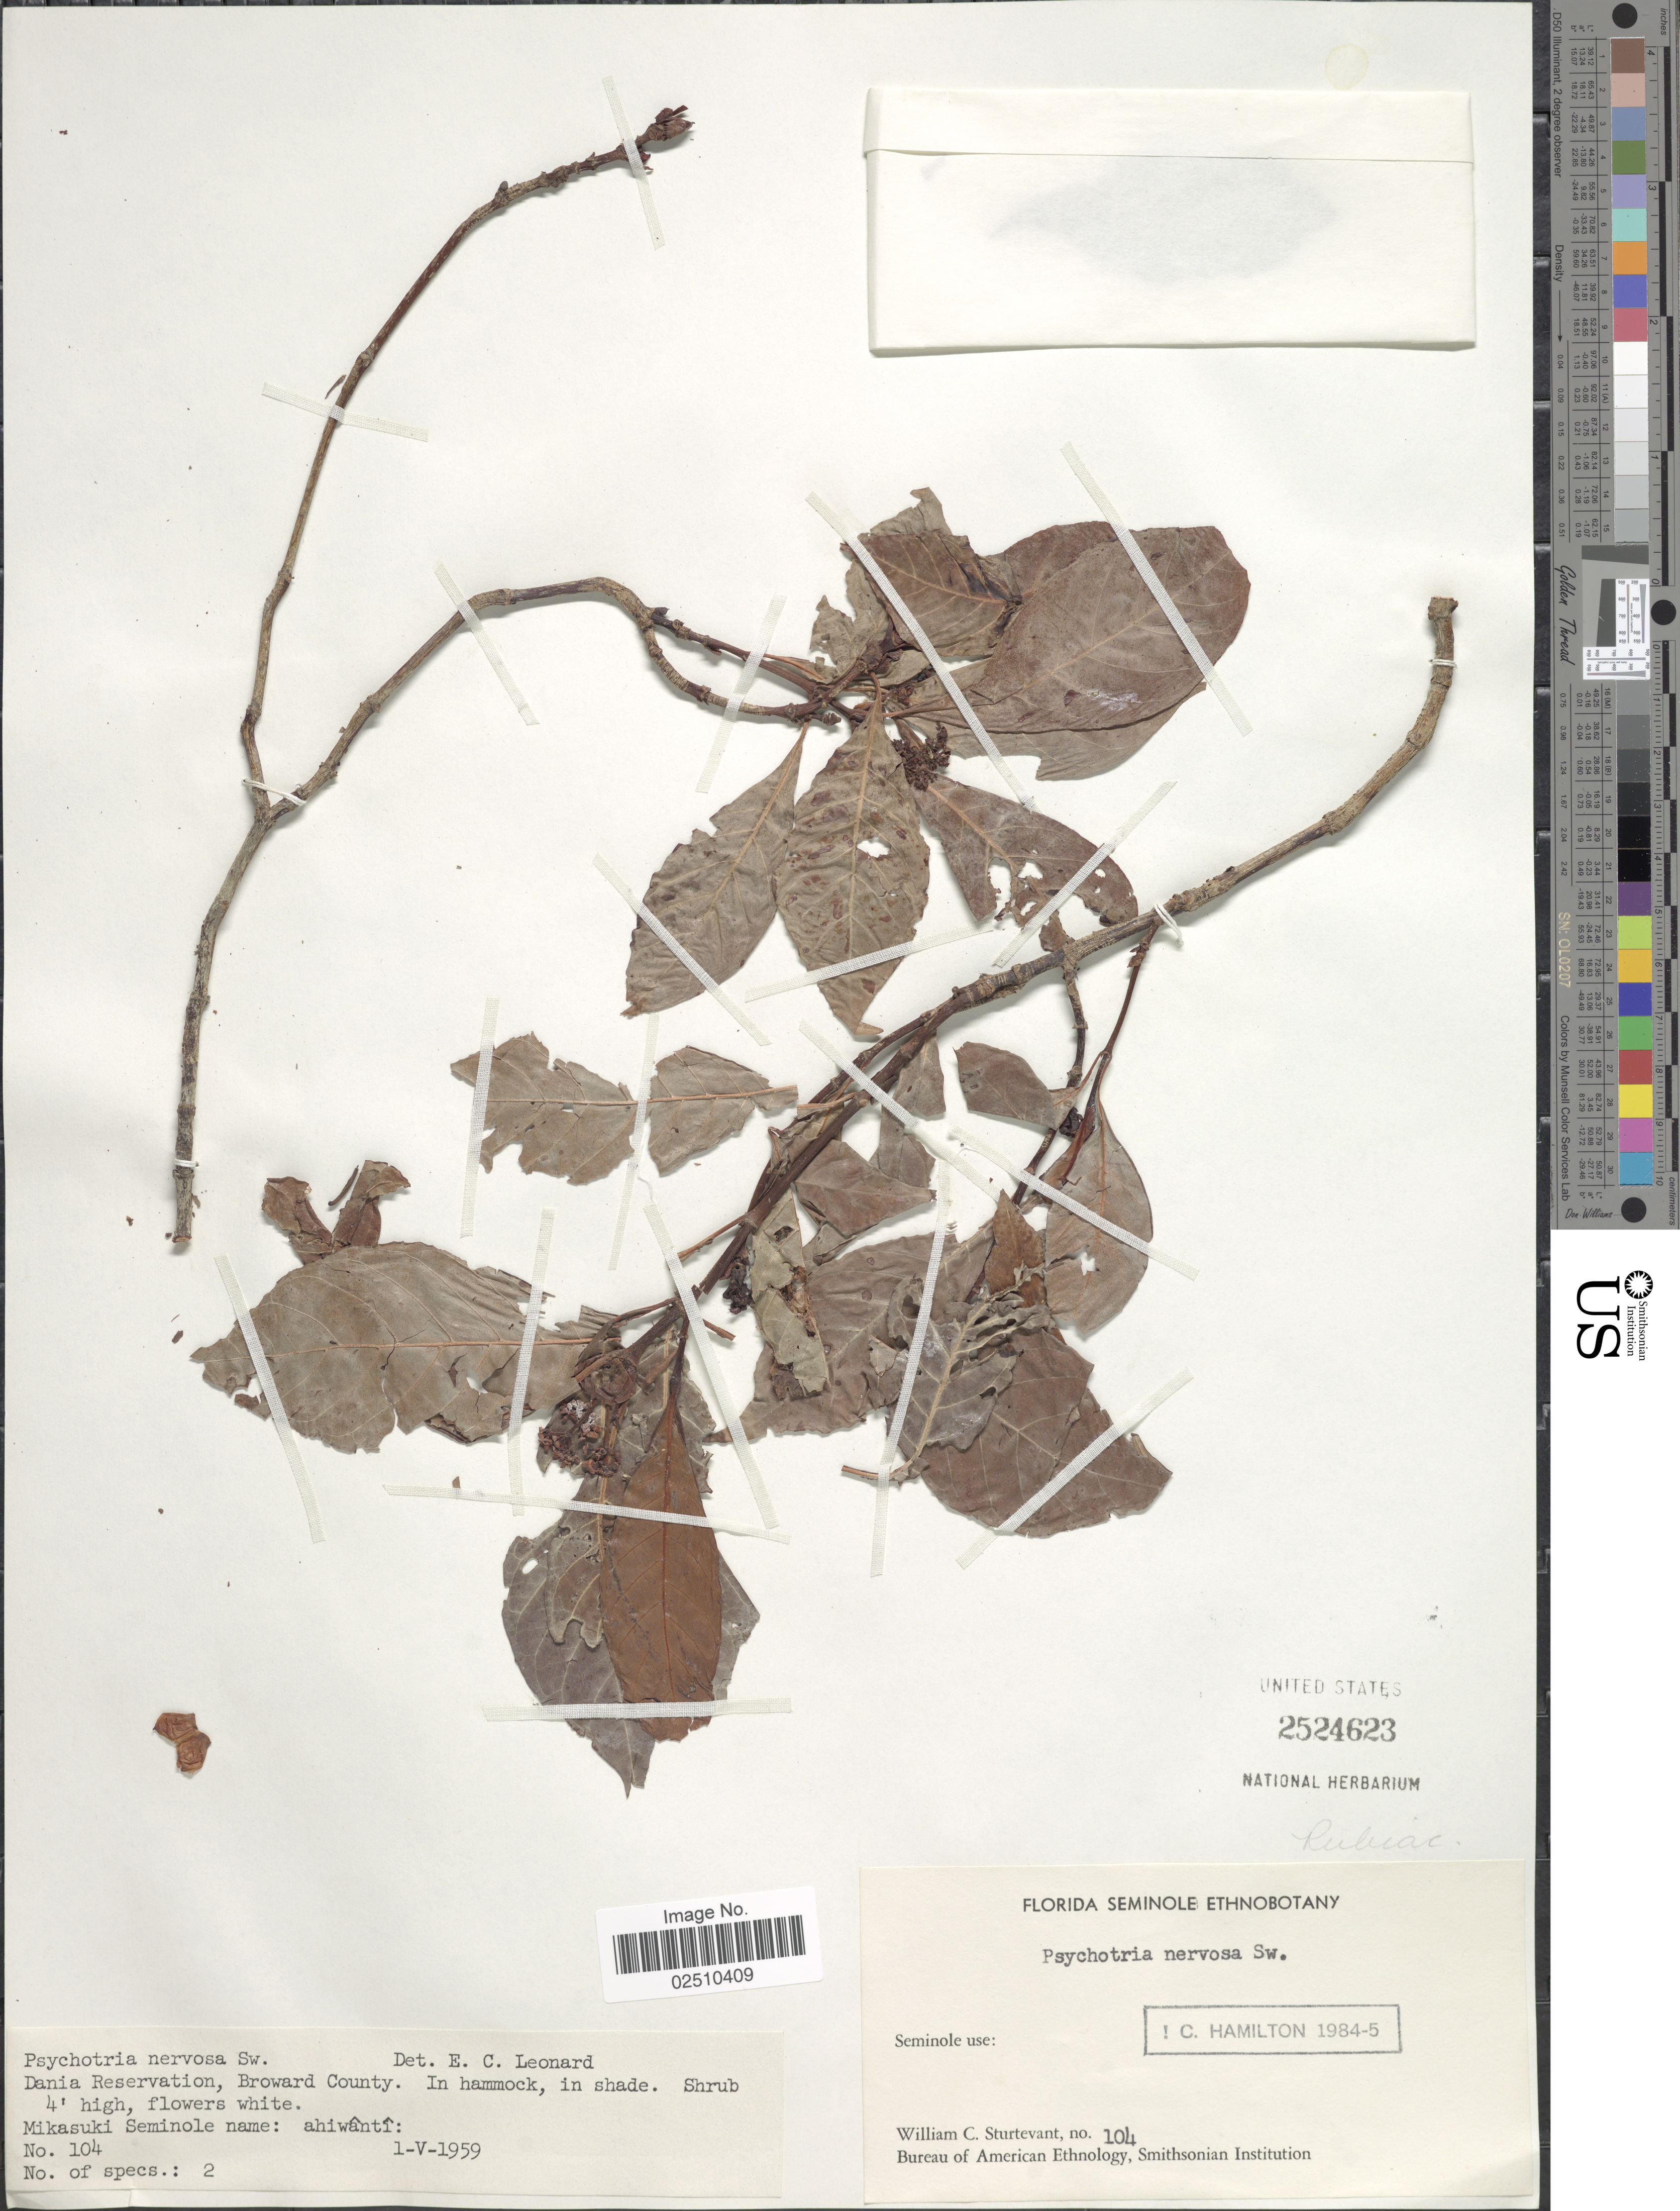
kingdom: Plantae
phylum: Tracheophyta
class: Magnoliopsida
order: Gentianales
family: Rubiaceae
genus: Psychotria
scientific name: Psychotria nervosa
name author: Sw.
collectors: W. Sturtevant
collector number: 104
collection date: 1959-05-01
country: United States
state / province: Florida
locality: Dania Reservation, Broward County, in hammock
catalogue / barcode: US 2524623